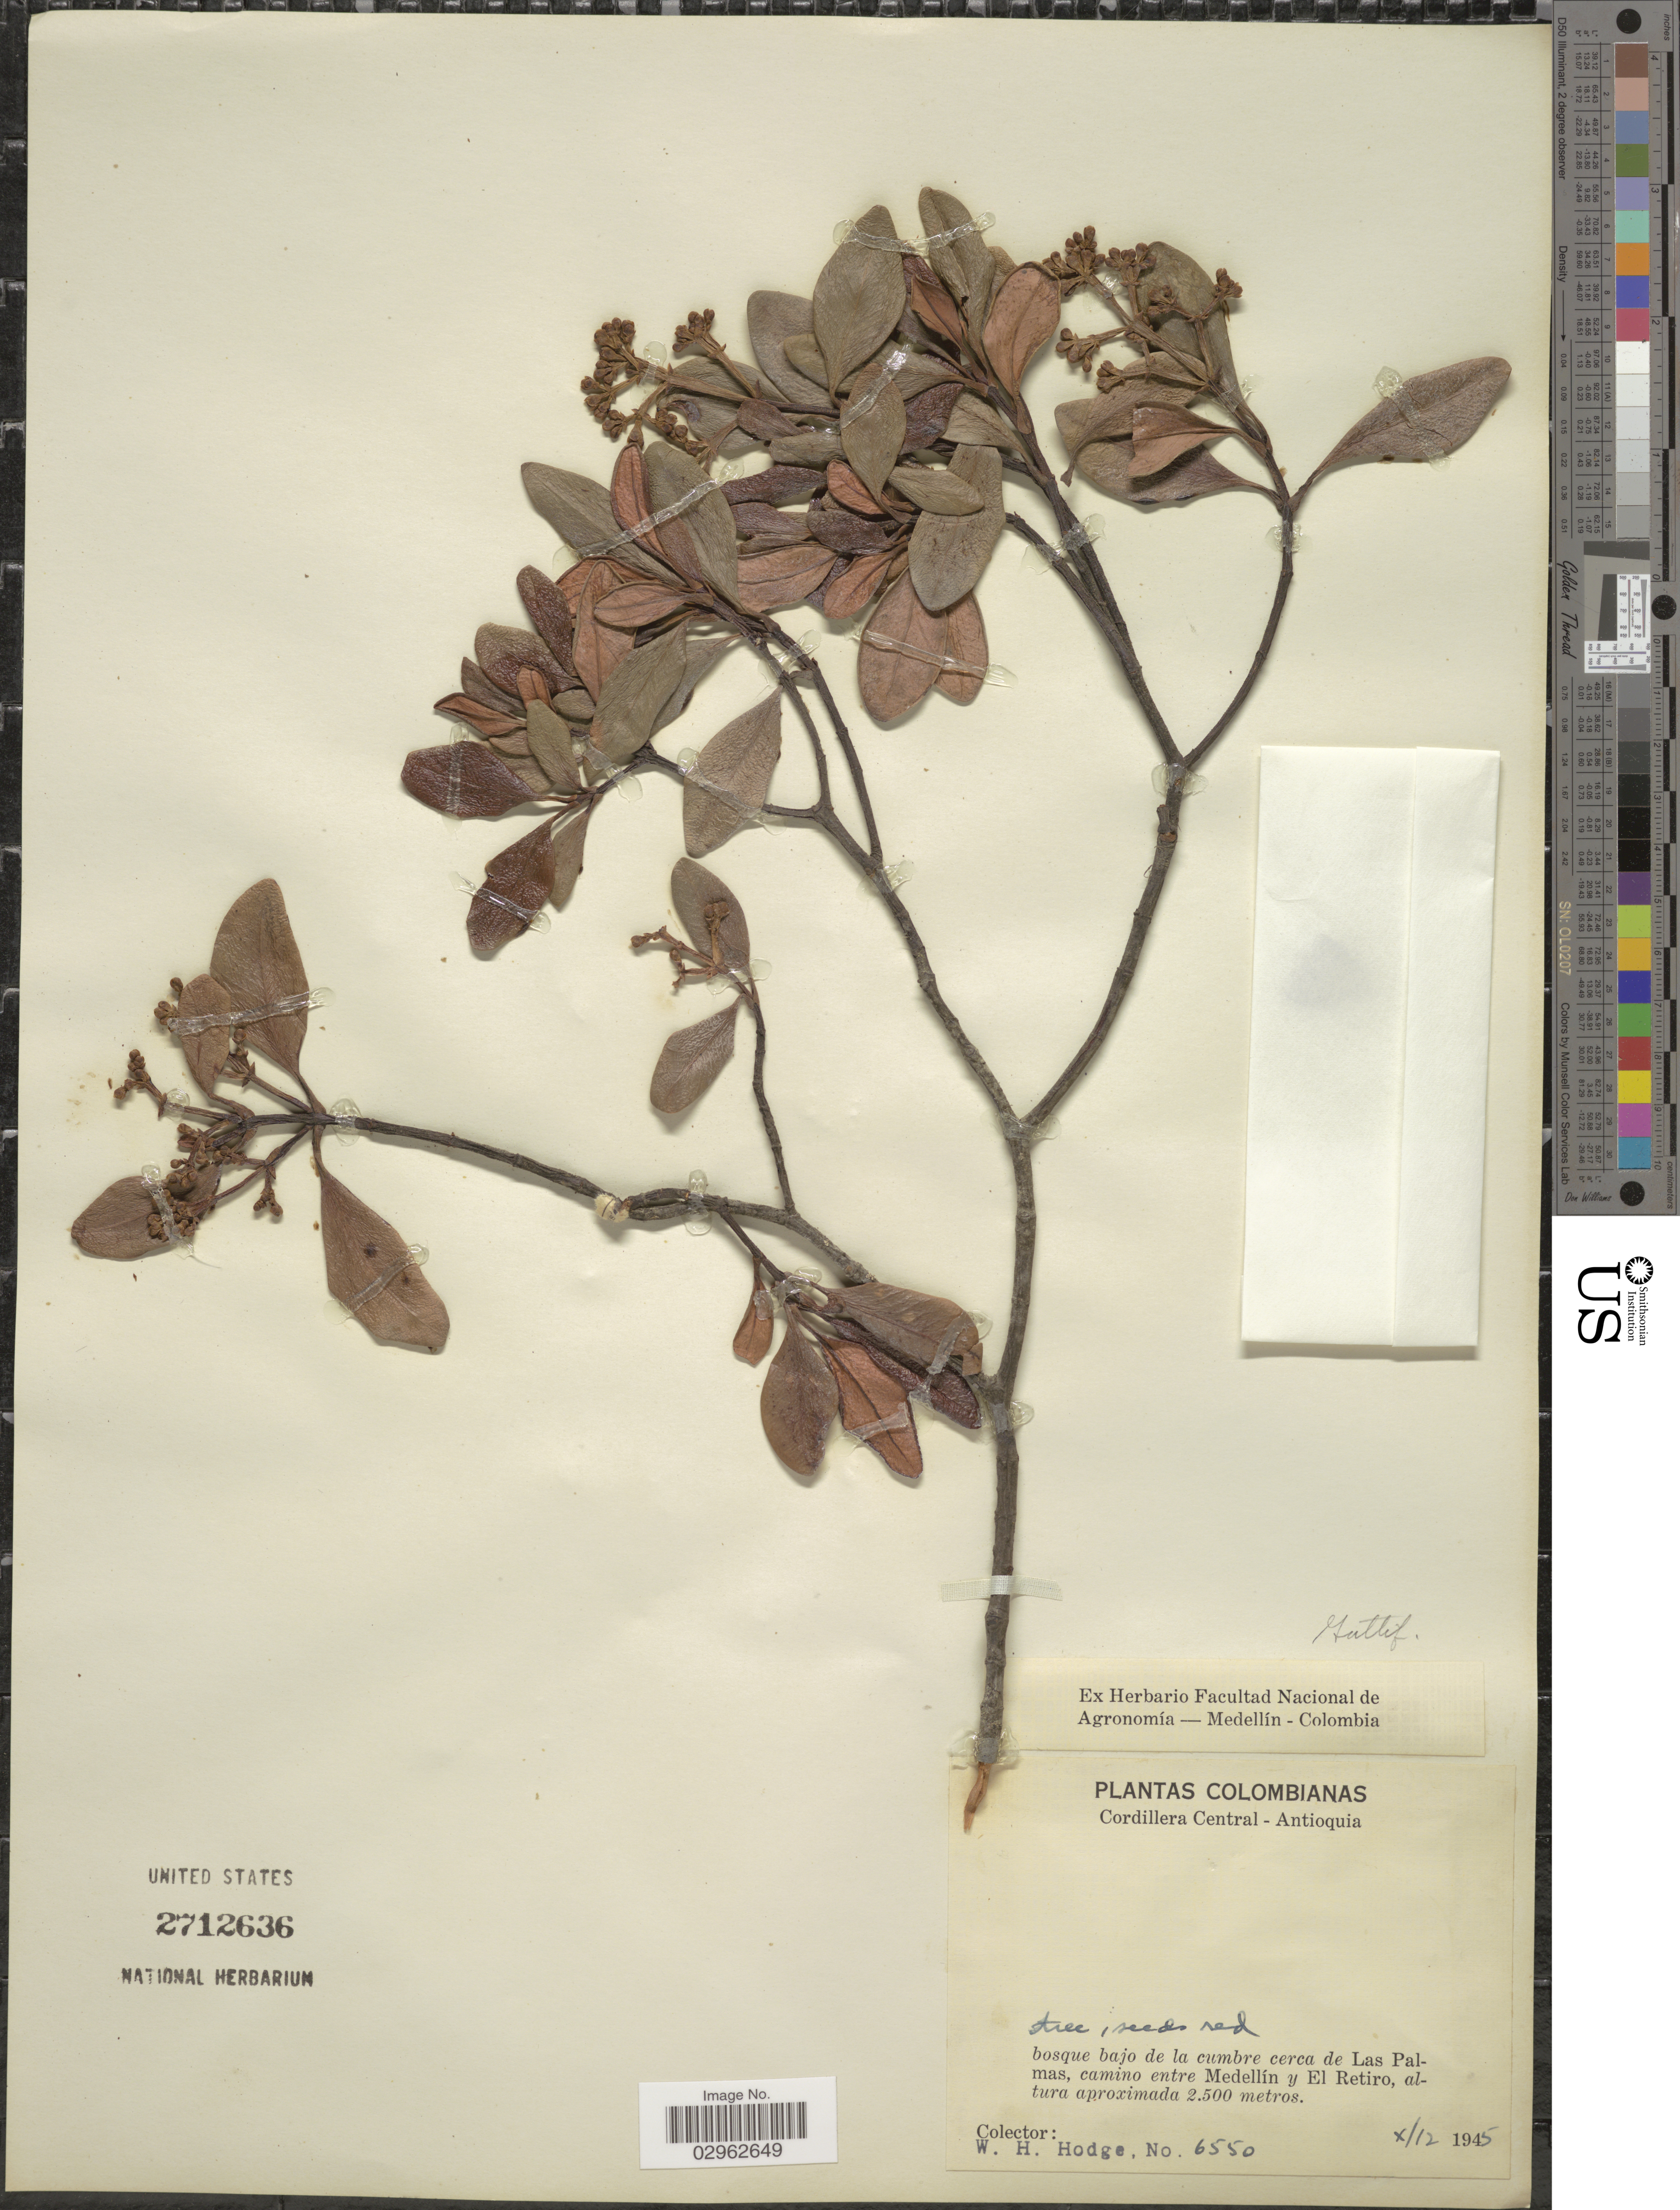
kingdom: Plantae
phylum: Tracheophyta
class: Magnoliopsida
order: Malpighiales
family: Clusiaceae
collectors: W. Hodge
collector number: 6550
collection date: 1945-10-12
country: Colombia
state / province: Antioquia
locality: Cordillera Central - Antioquia, bosque bajo de la cumbre cerca de Las Palmas, camino entre Medellín y El Retiro.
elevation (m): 2500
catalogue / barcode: US 2712636